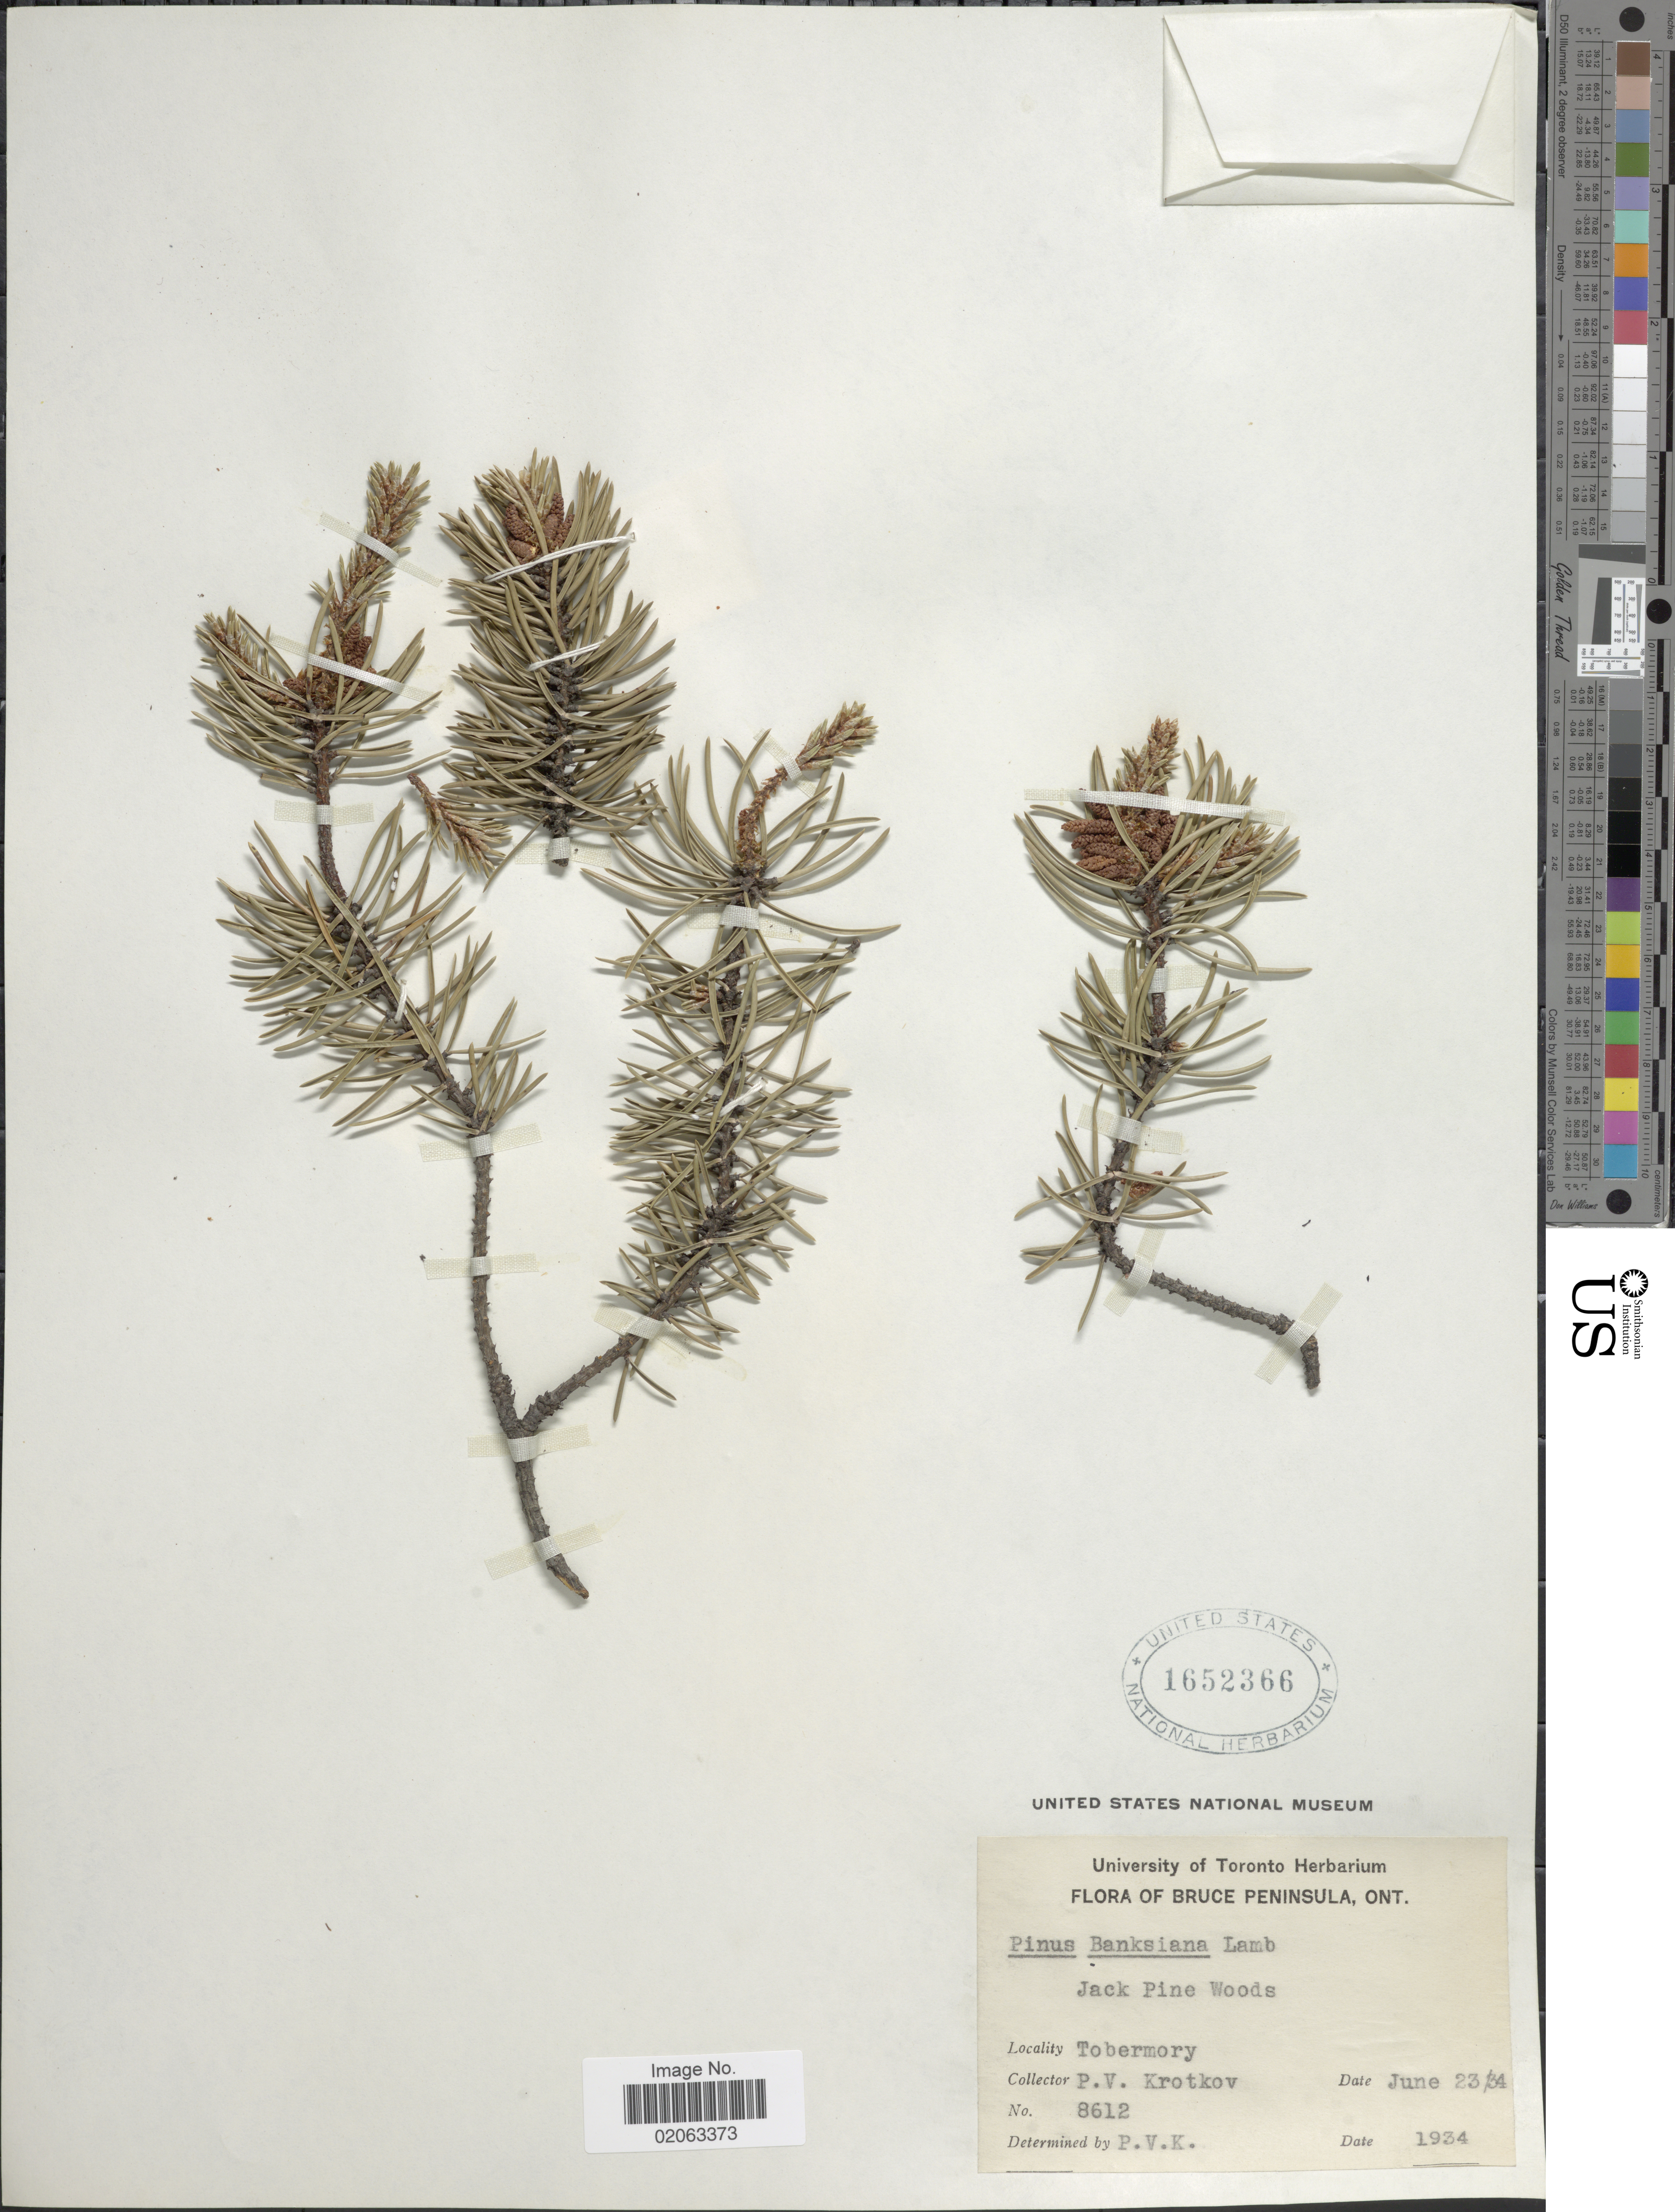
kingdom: Plantae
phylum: Tracheophyta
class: Pinopsida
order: Pinales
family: Pinaceae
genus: Pinus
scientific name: Pinus banksiana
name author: Lamb.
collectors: P. V. Krotkov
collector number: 8612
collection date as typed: Transcribed d/m/y: 23/6/34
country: Canada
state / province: Ontario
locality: Bruce Peninsula, Jack Pine Woods, Tobermory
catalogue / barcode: US 1652366